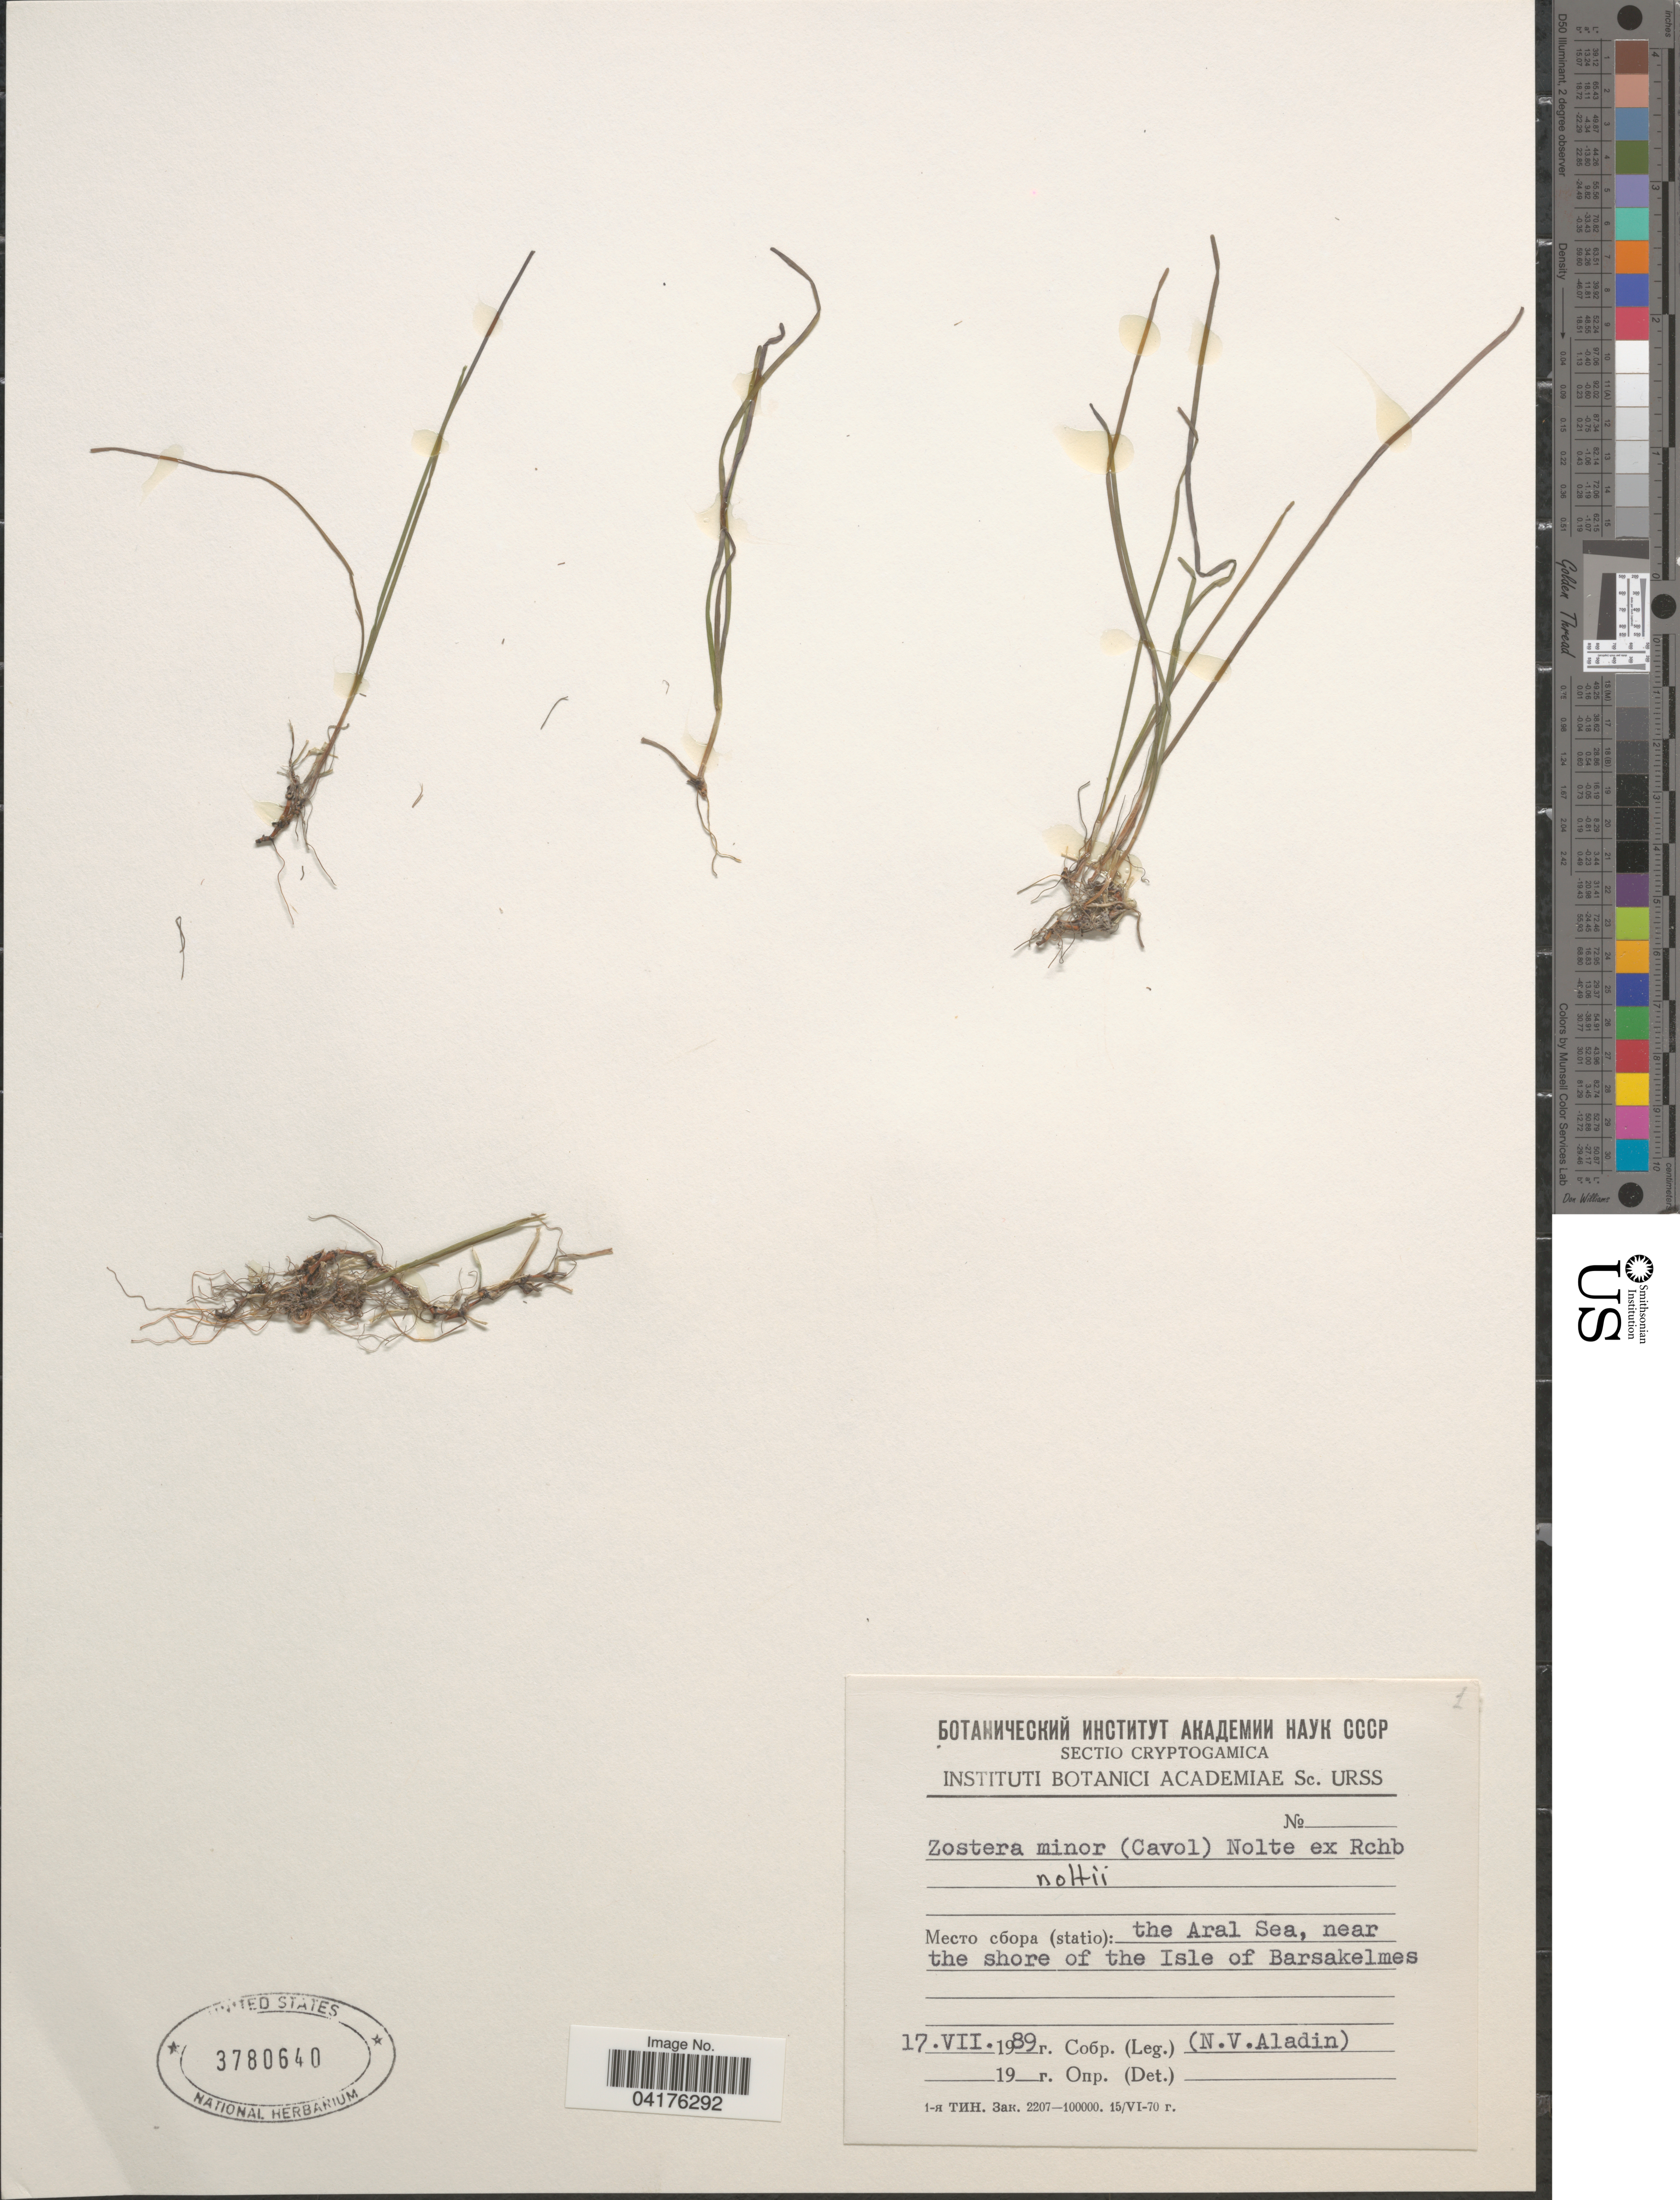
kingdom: Plantae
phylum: Tracheophyta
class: Liliopsida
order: Alismatales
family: Zosteraceae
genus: Zostera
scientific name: Zostera noltii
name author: Hornem.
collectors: N. Aladin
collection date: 1989-07-17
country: Kazakhstan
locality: The Aral Sea, near the shore of the Isle of Barsakelmes.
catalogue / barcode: US 3780640